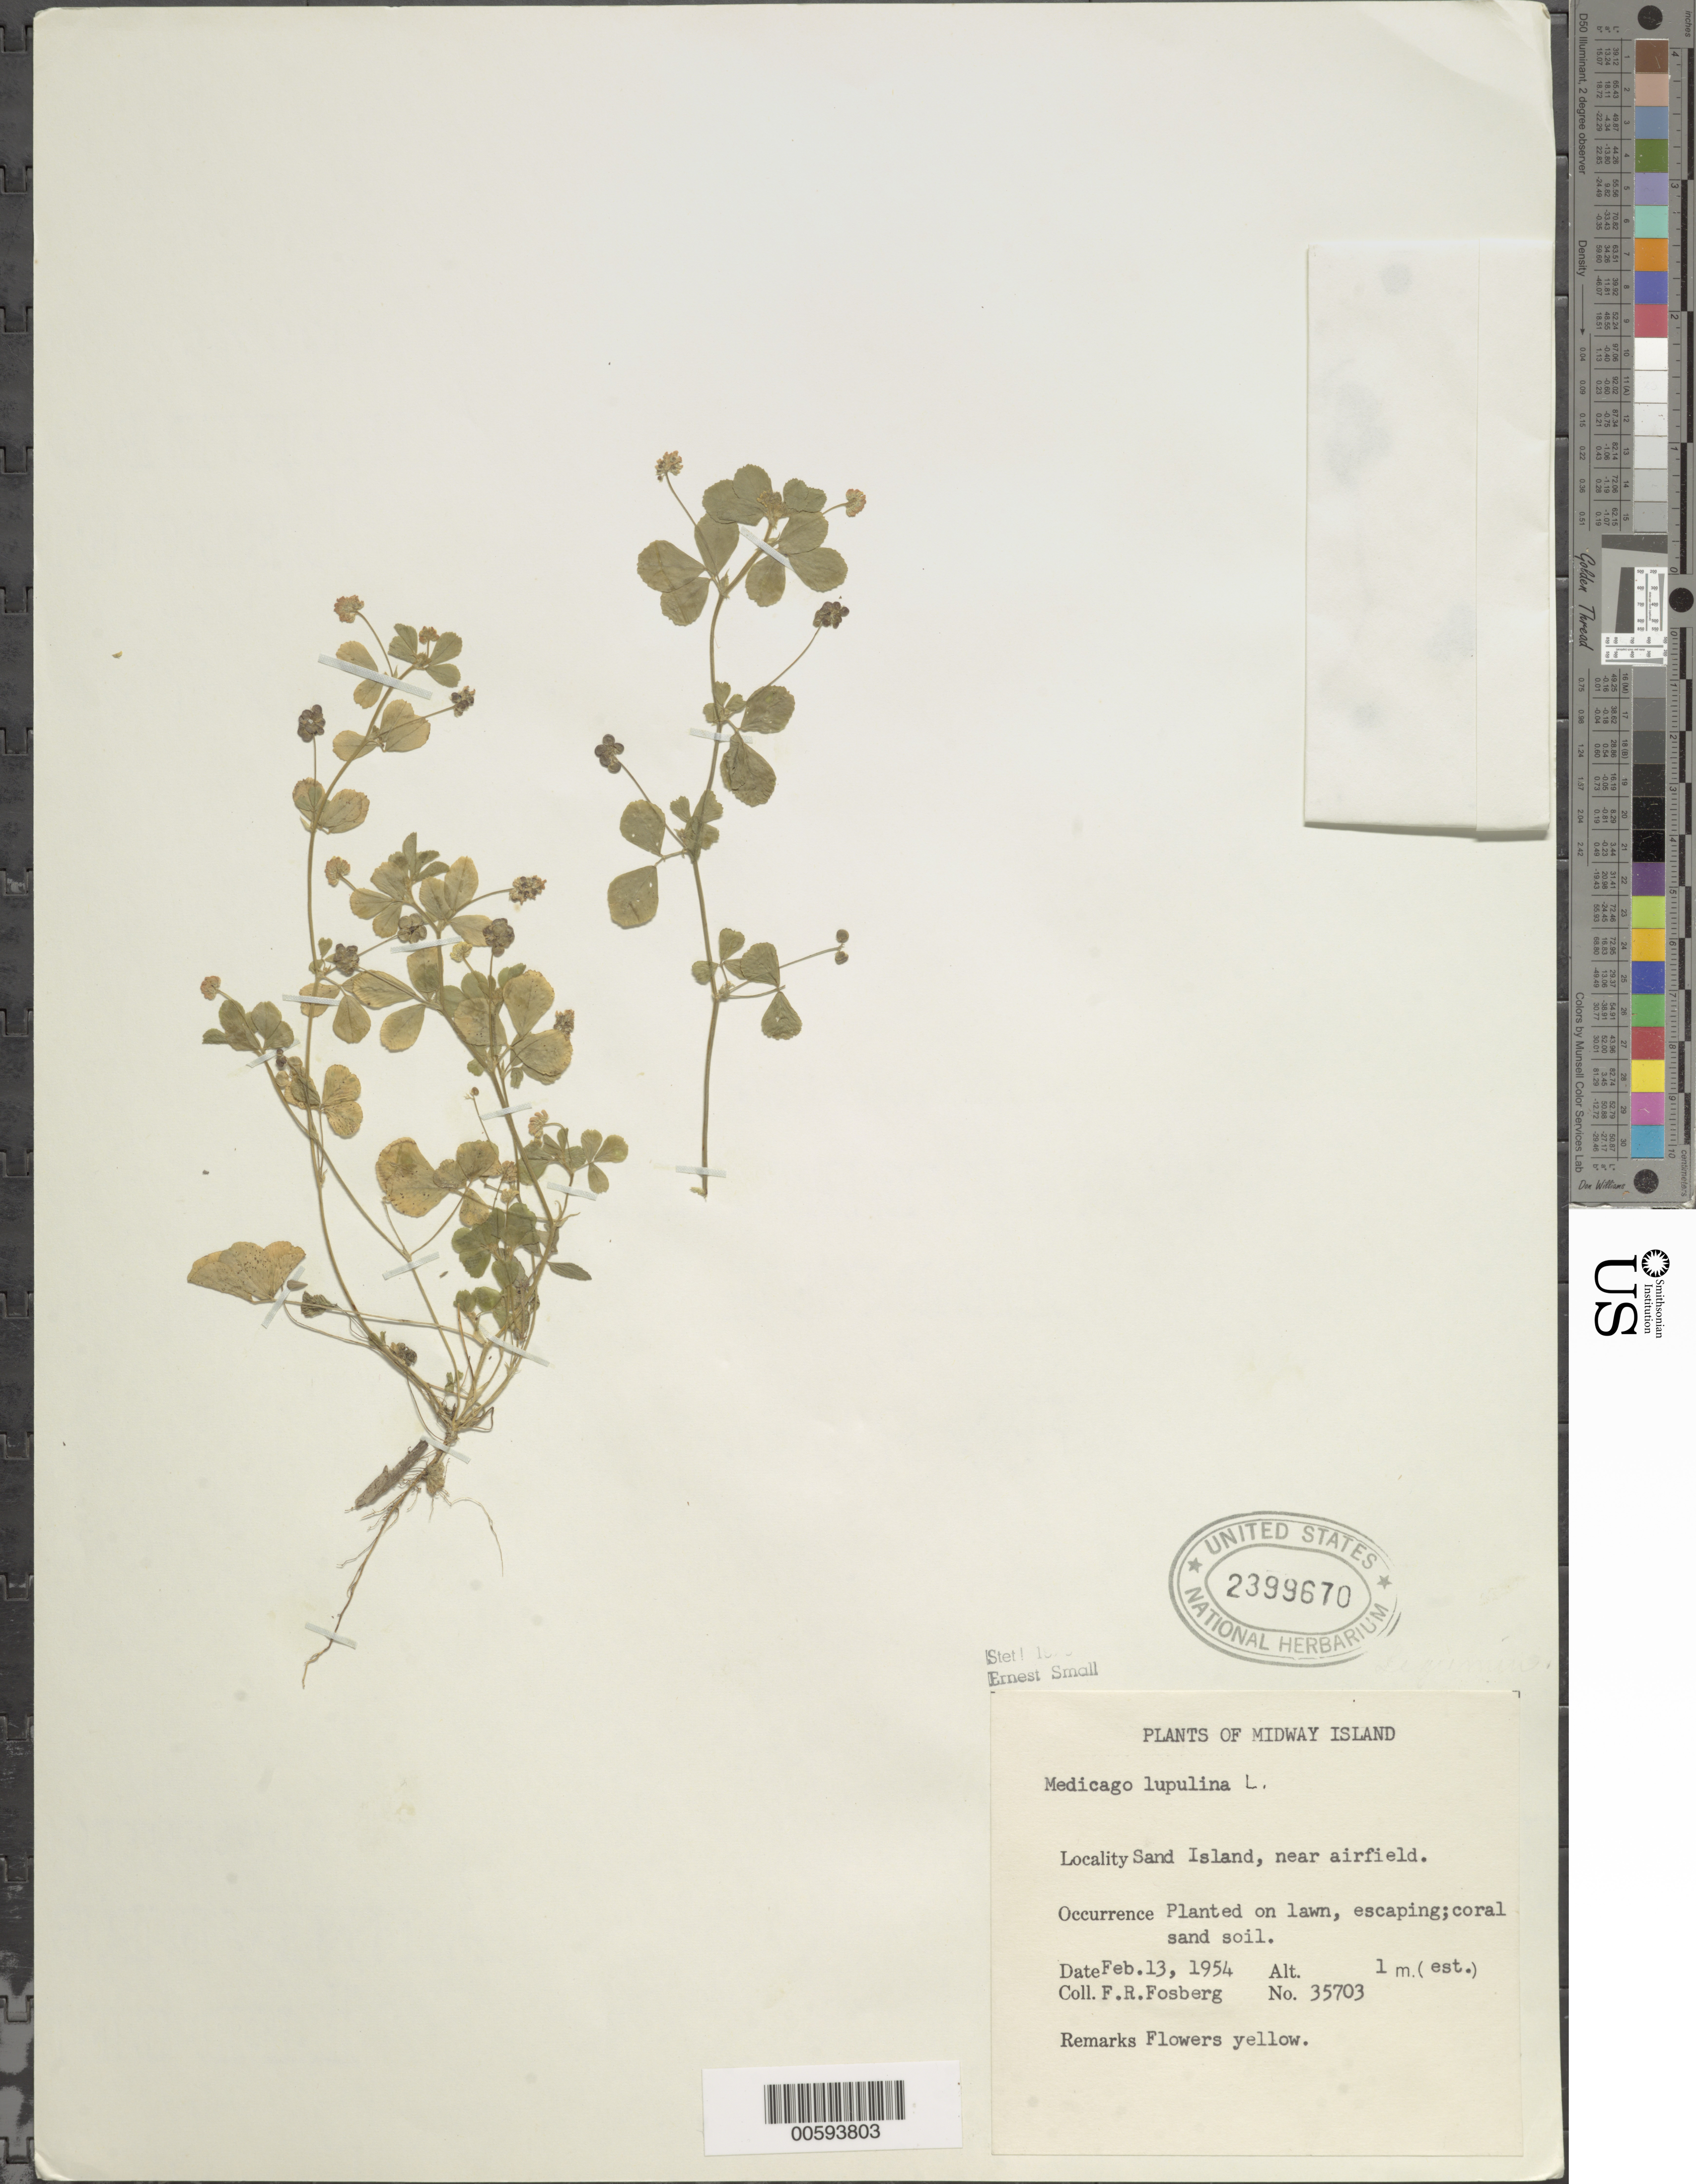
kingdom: Plantae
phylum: Tracheophyta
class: Magnoliopsida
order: Fabales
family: Fabaceae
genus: Medicago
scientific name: Medicago lupulina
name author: L.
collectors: F. R. Fosberg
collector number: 35703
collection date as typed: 13 Feb 1954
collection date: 1954-02-13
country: U.S. Administered Pacific Islands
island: Midway Atoll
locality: Near airfield, Sand Islet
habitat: Coral sand soil.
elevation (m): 1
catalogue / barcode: US 2399670